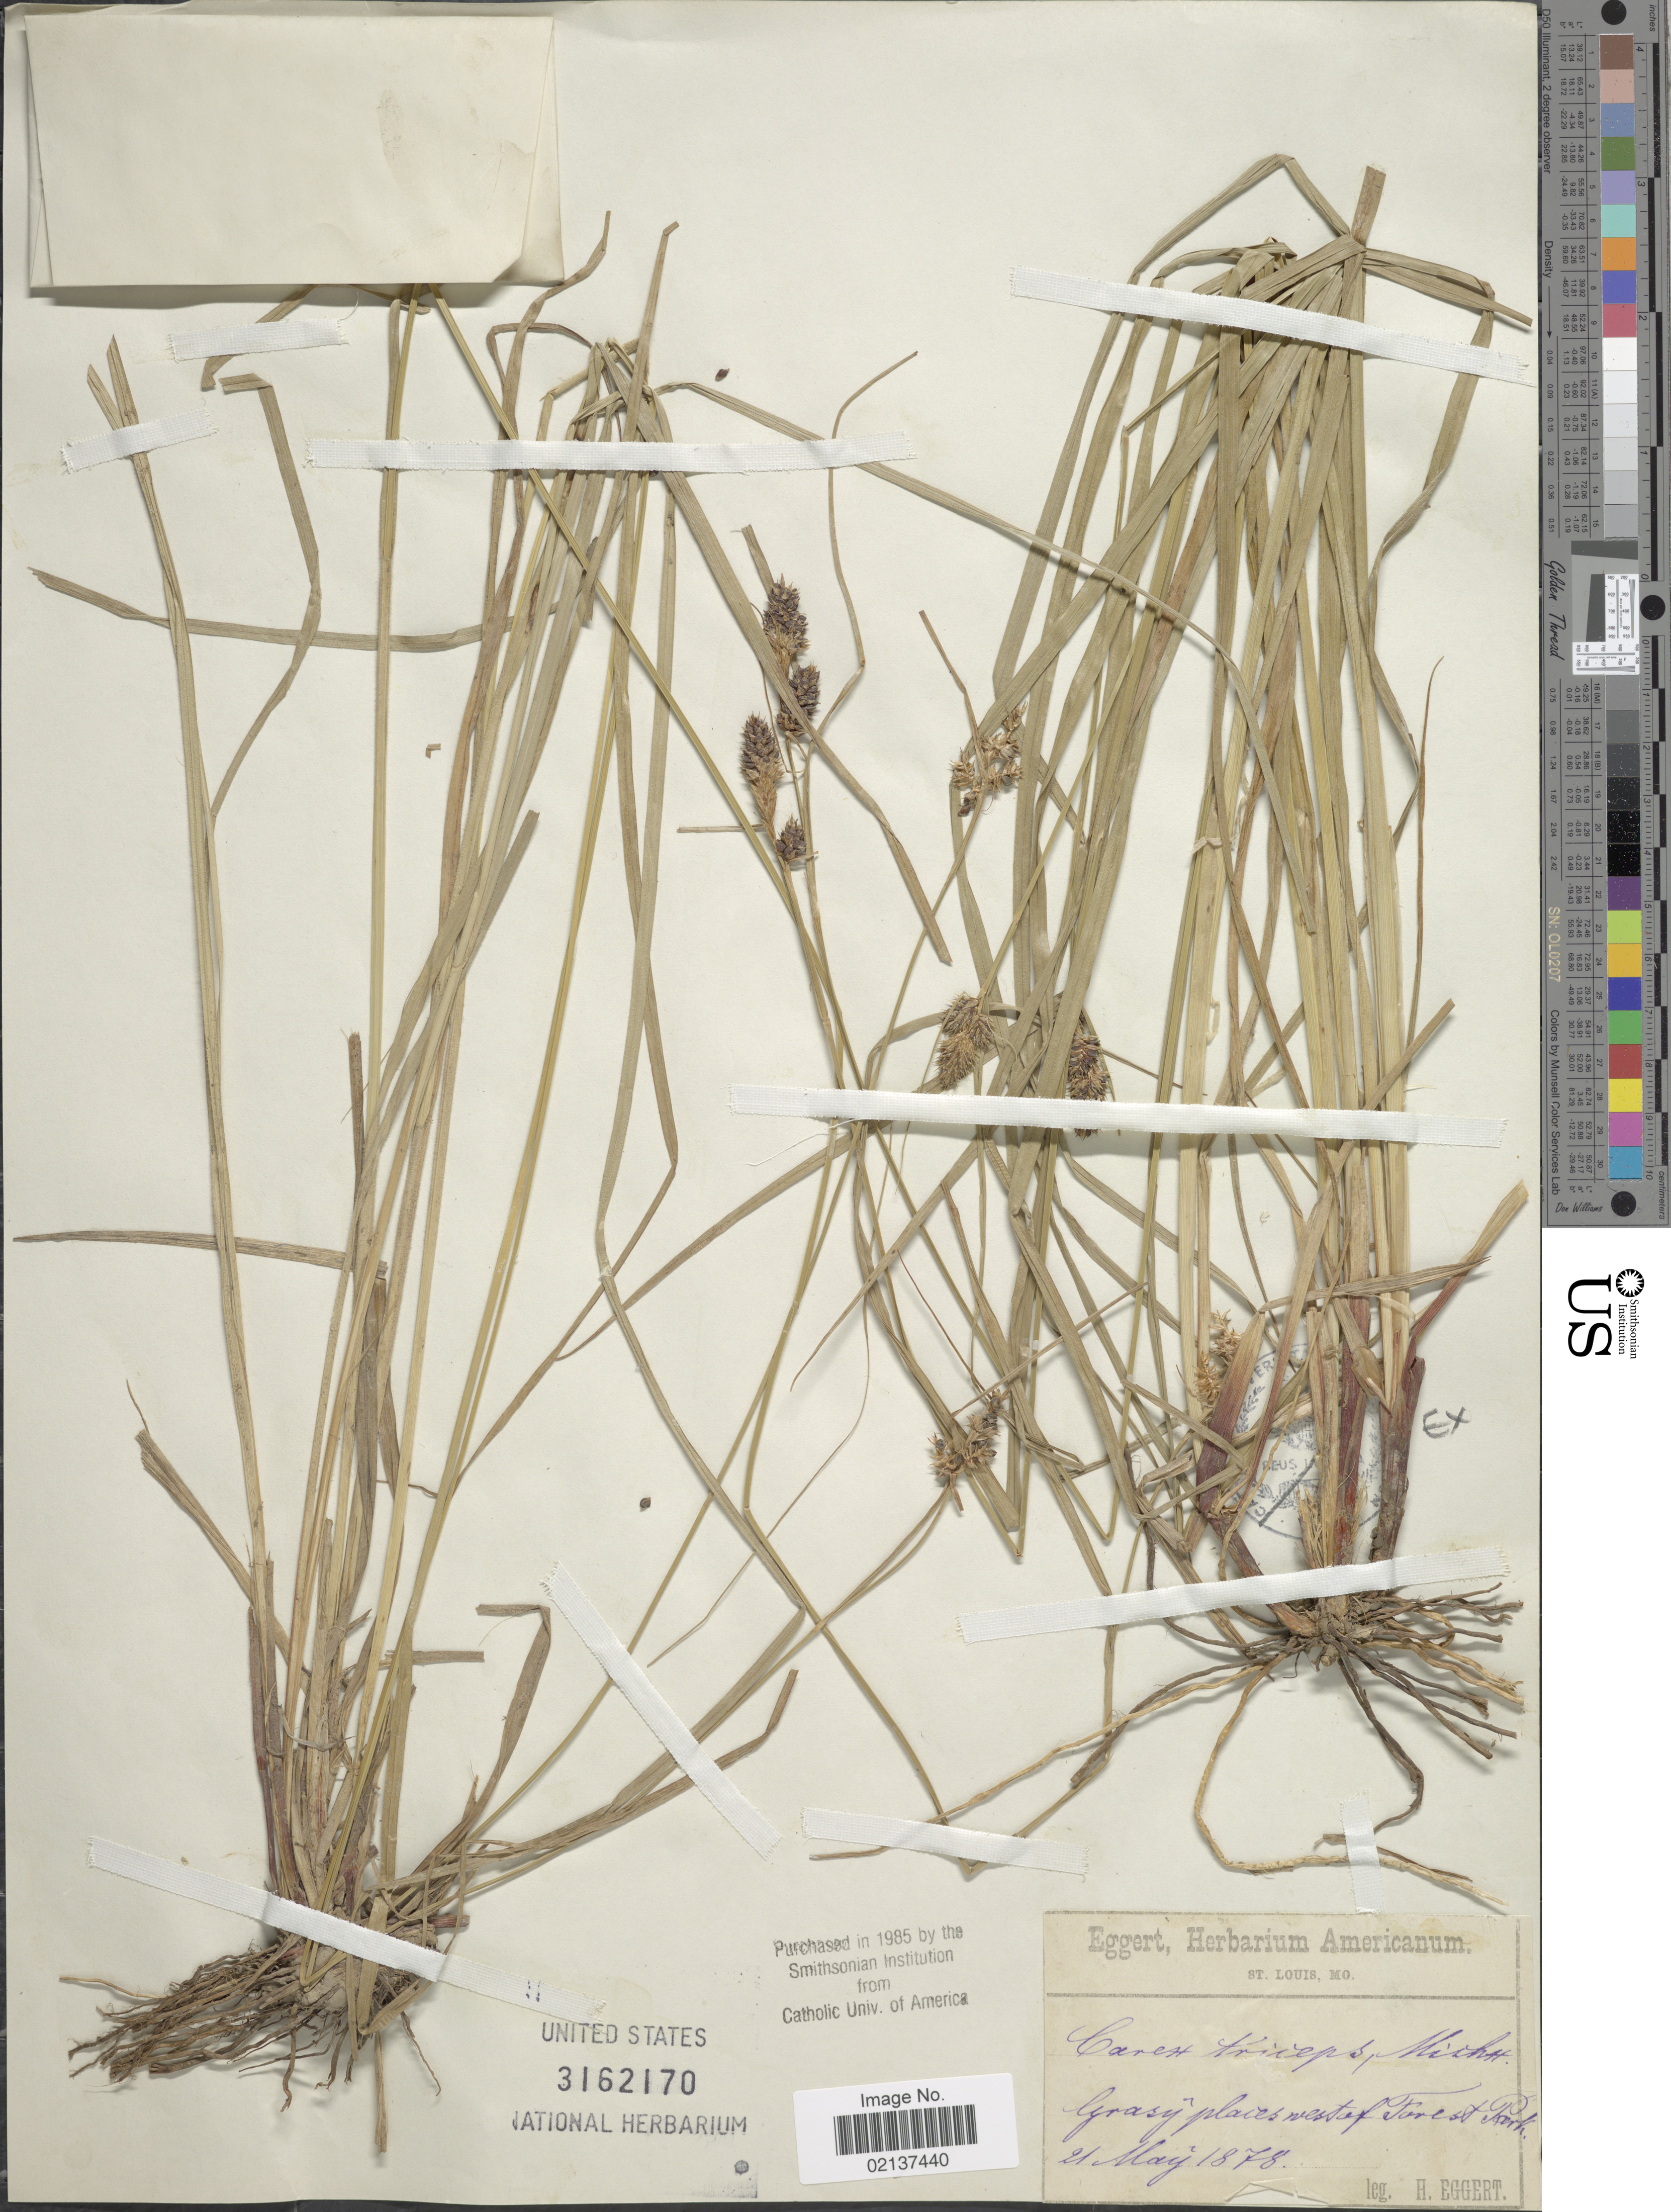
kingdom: Plantae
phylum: Tracheophyta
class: Liliopsida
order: Poales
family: Cyperaceae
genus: Carex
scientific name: Carex hirsutella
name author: Mack.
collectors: H. Eggert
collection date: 1878-05-21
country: United States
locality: West of Forest Park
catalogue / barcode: US 3162170